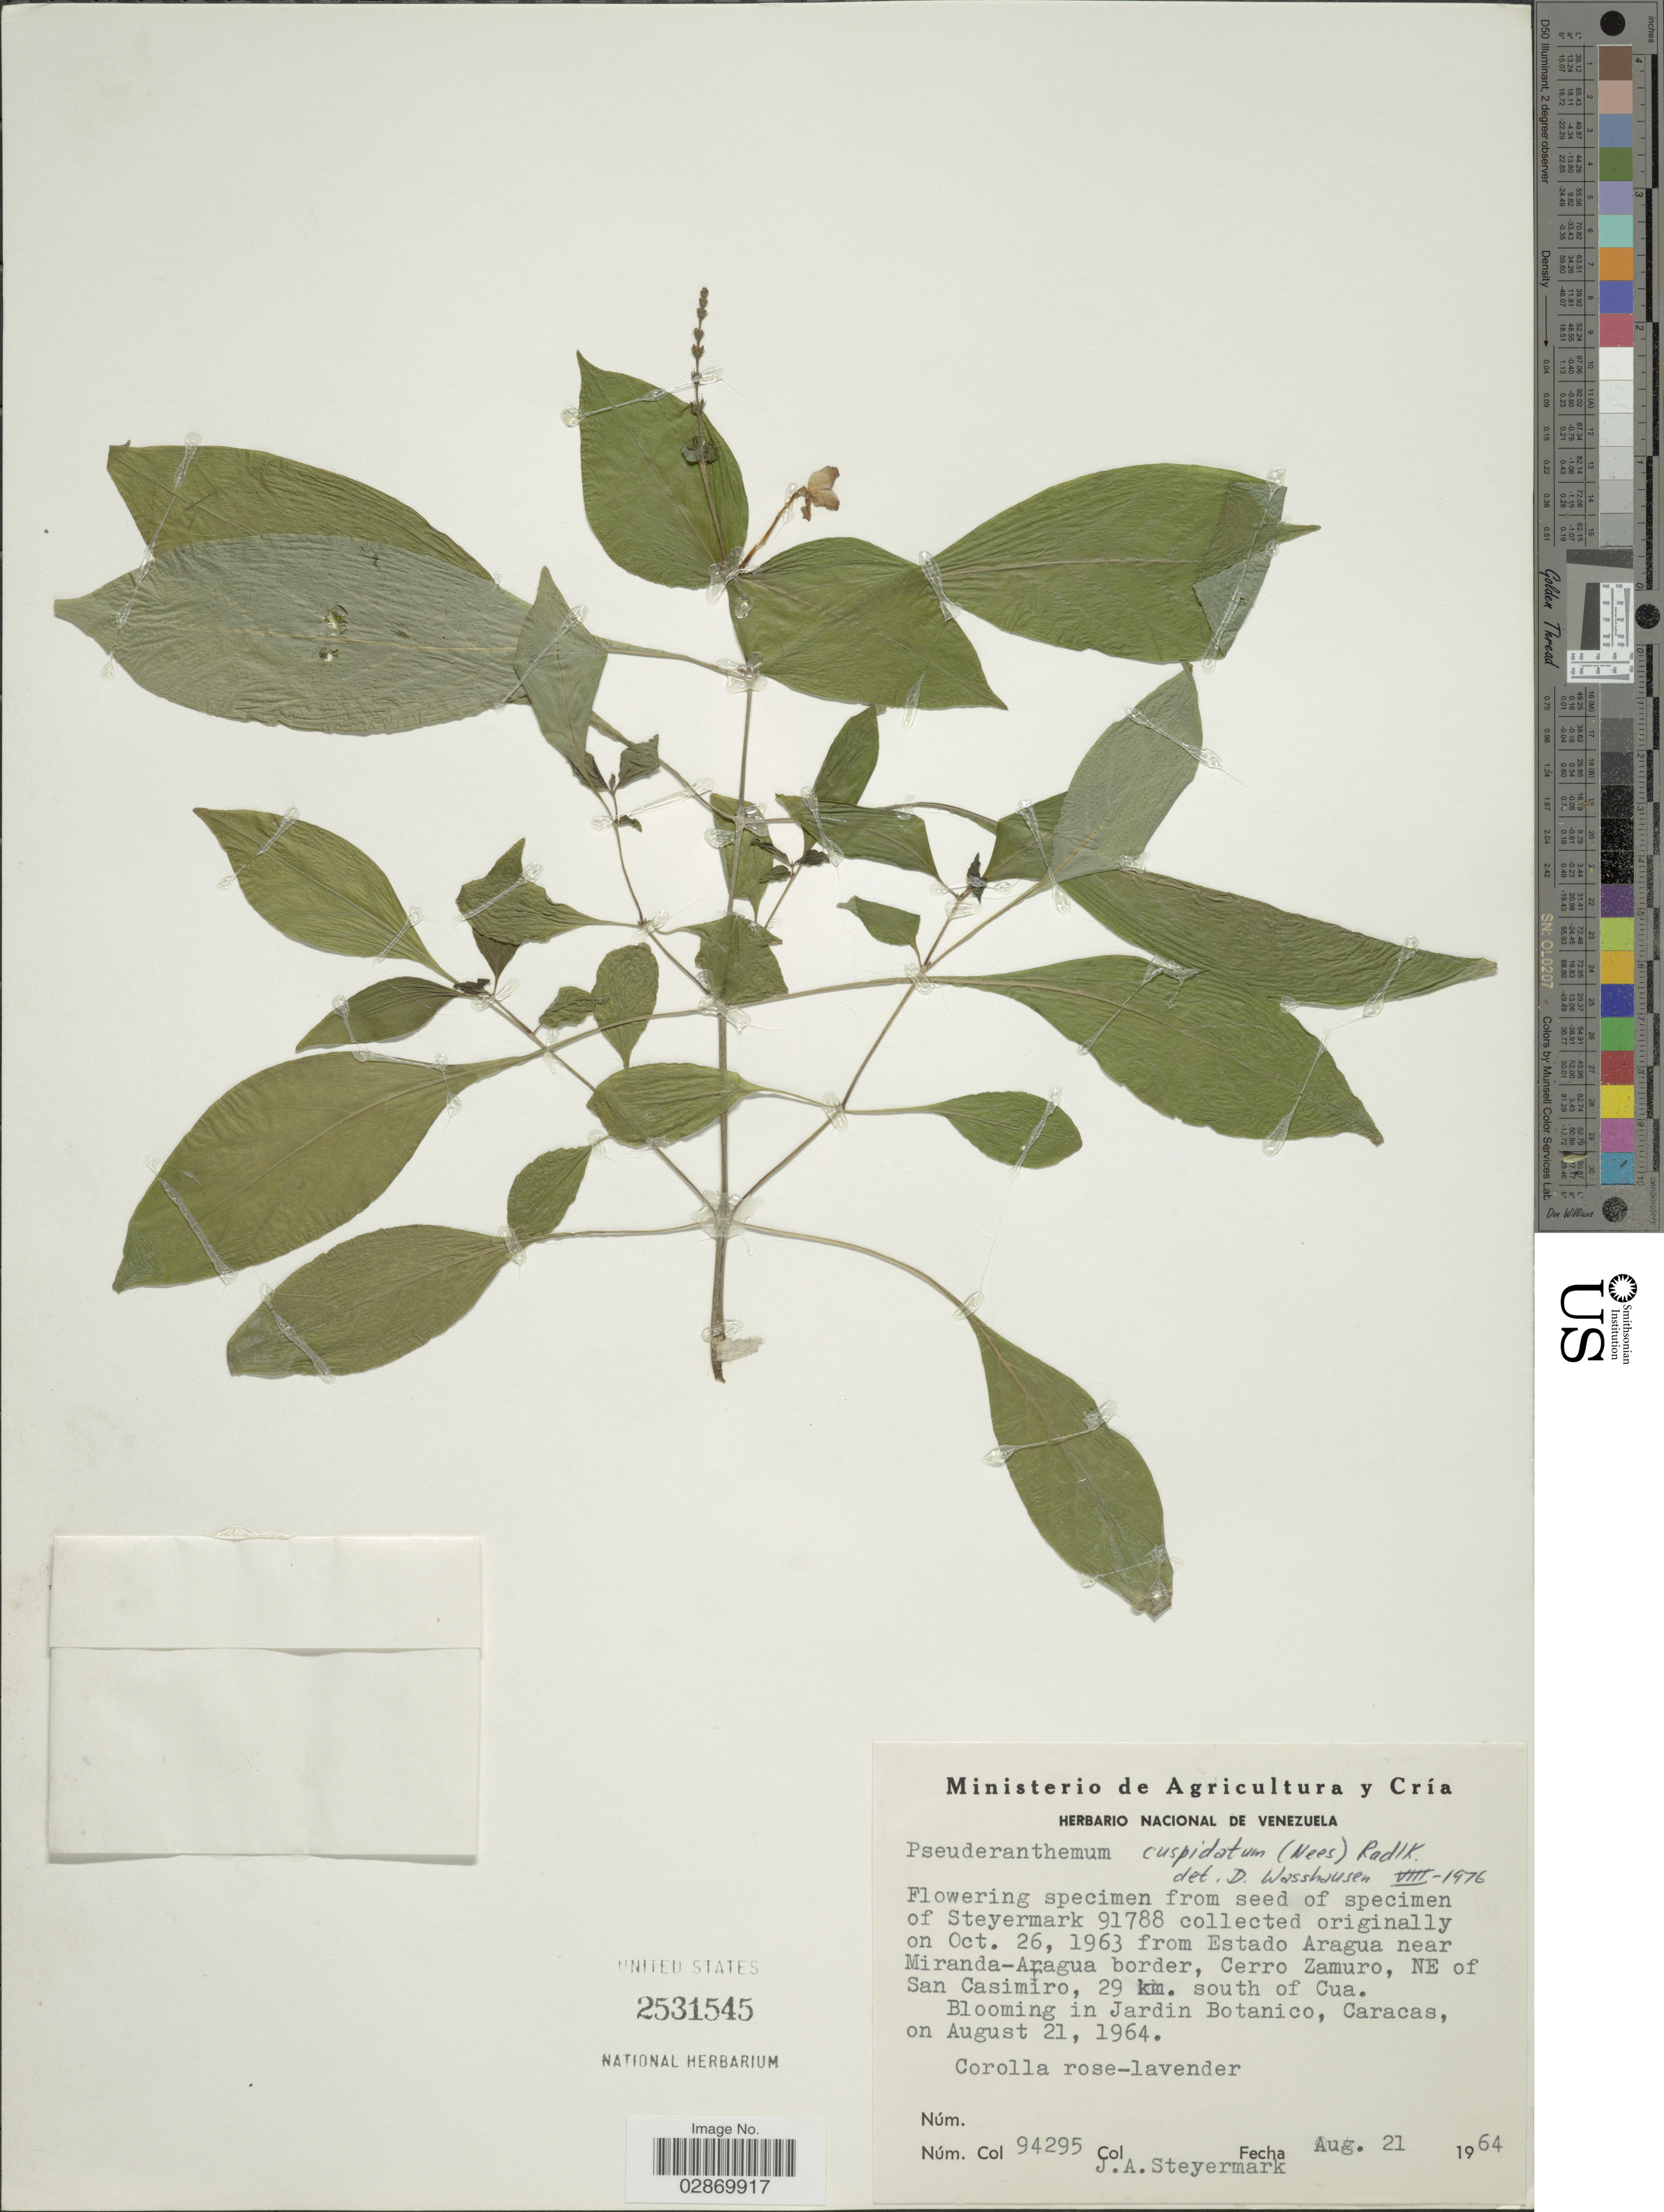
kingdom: Plantae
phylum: Tracheophyta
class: Magnoliopsida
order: Lamiales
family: Acanthaceae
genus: Pseuderanthemum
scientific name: Pseuderanthemum cuspidatum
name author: (Nees) Radlk. ex Lindau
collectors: J. Steyermark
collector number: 94295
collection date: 1964-08-21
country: Venezuela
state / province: Aragua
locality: Estado Aragua near Miranda-Aragua border, Cerro Zamuro, NE of San Casimiro, 29 km. south of Cua.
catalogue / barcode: US 2531545